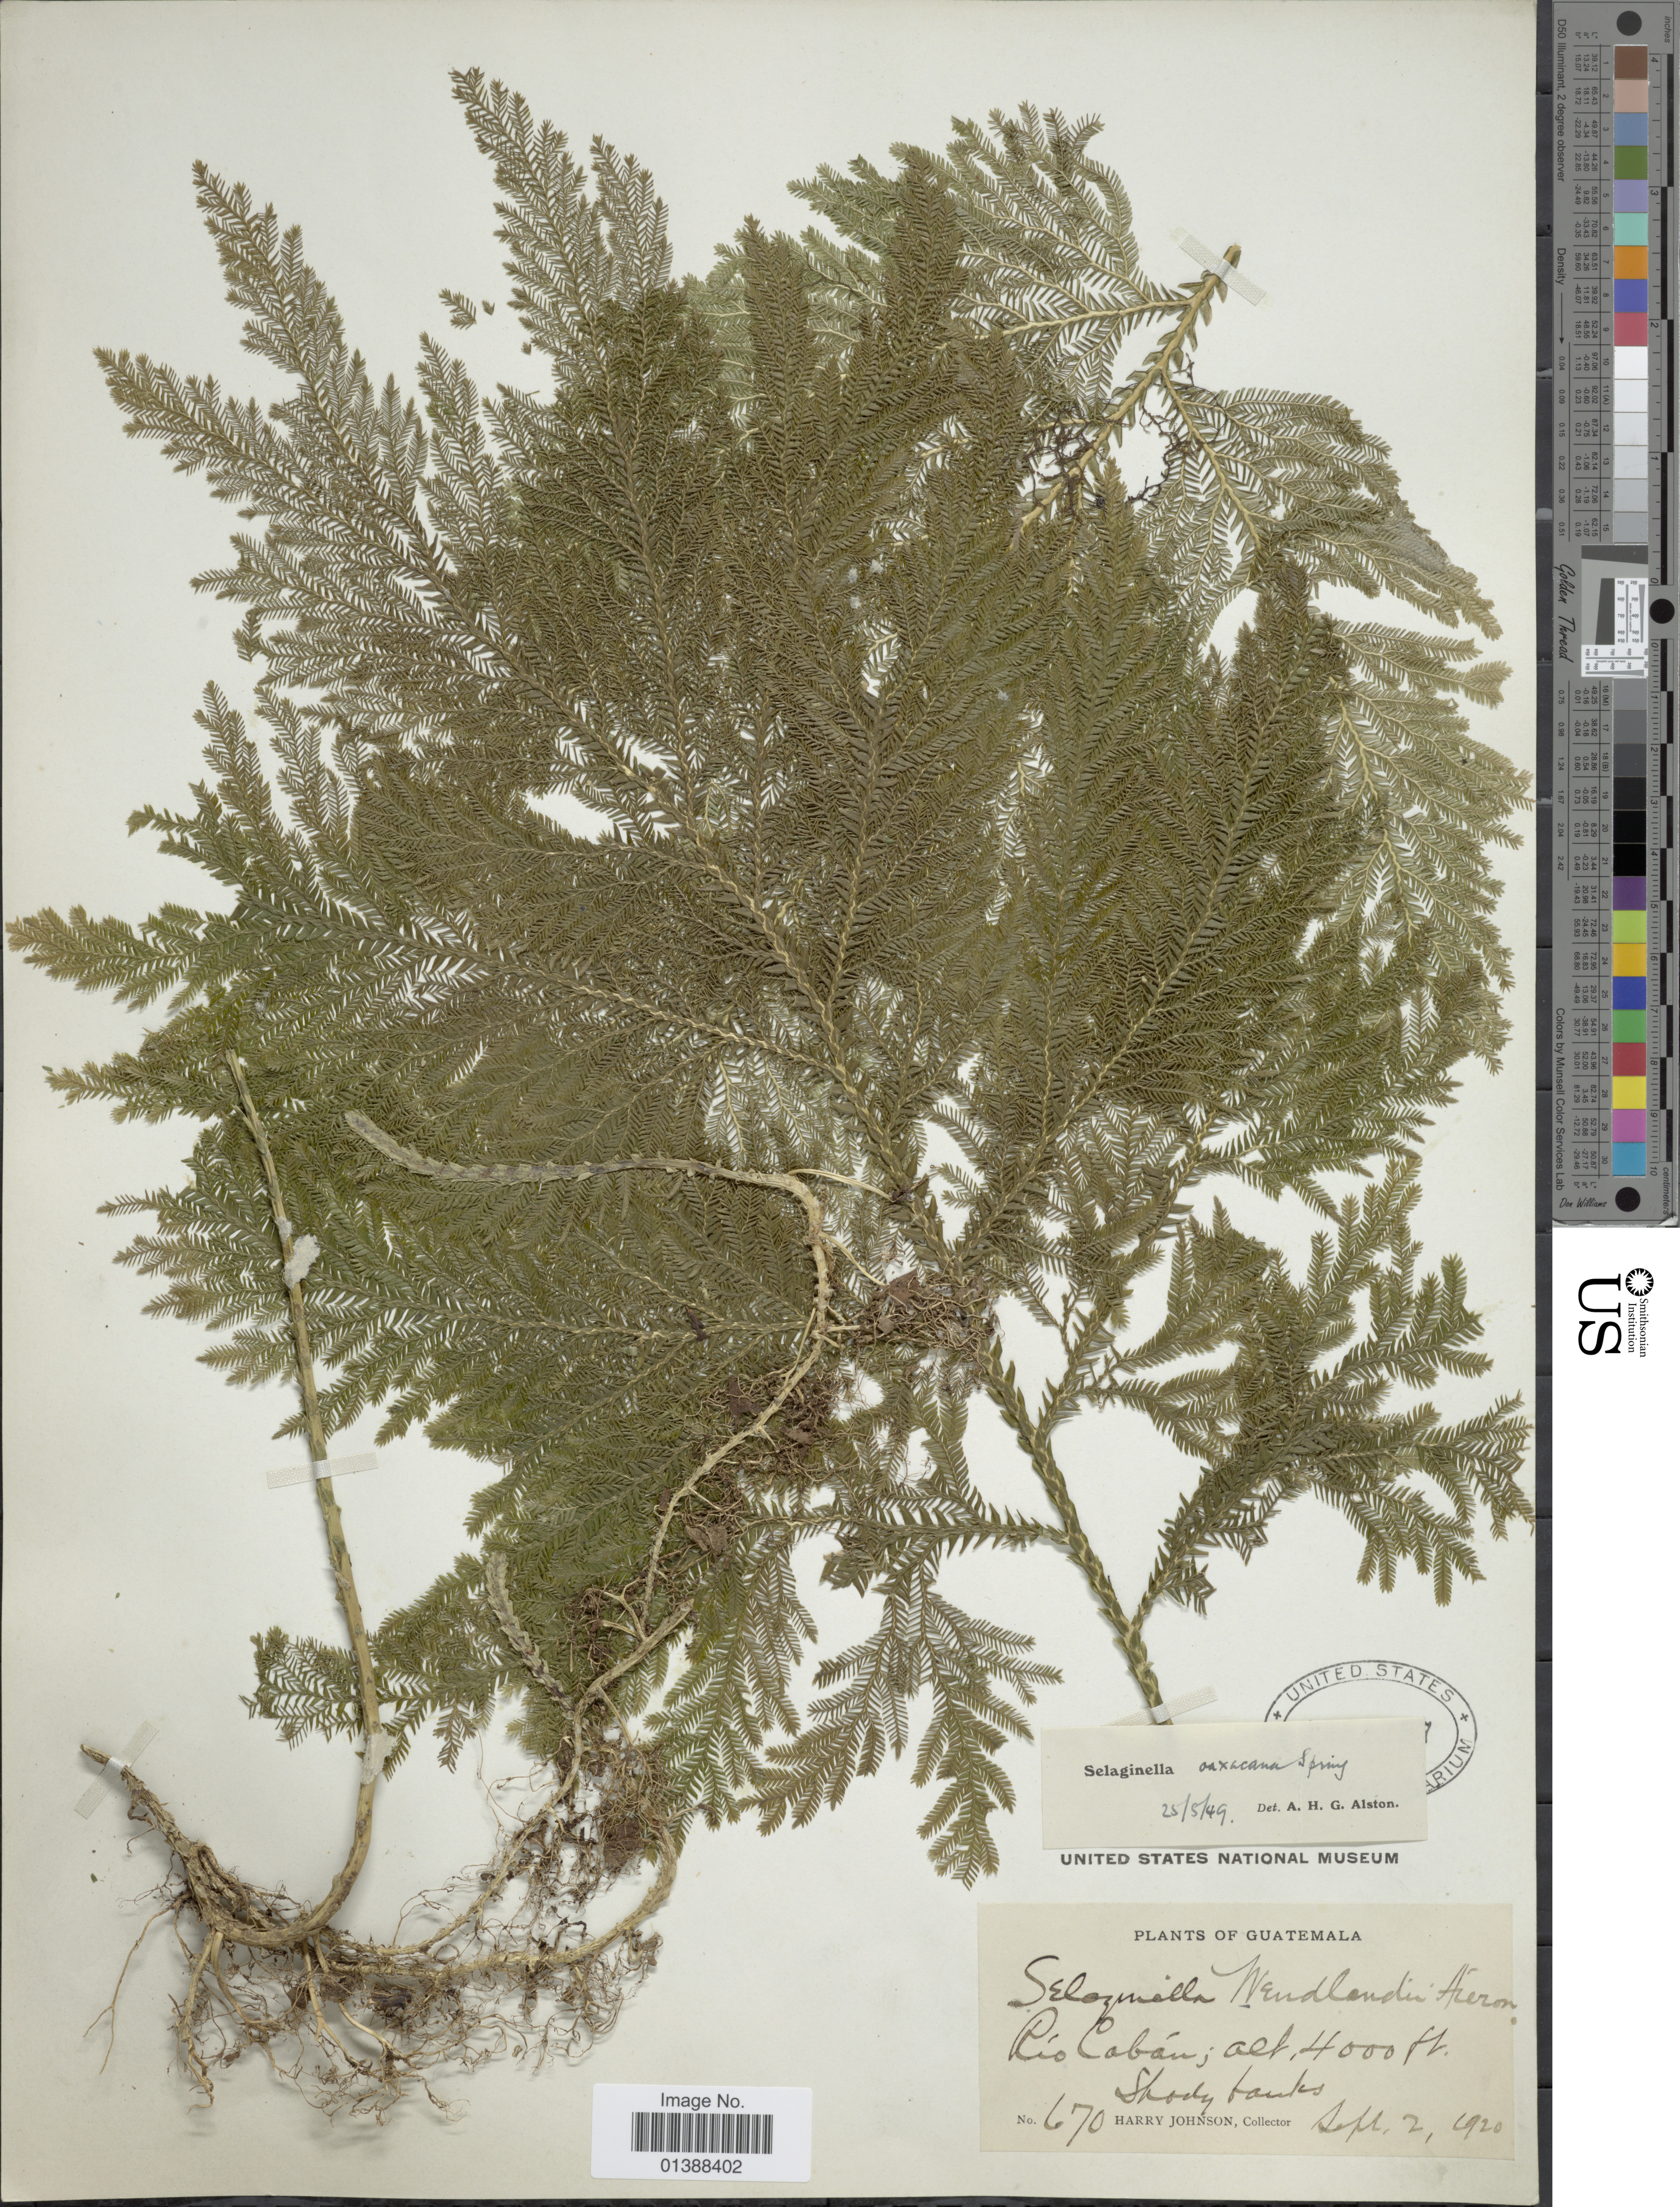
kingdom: Plantae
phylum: Tracheophyta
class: Lycopodiopsida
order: Selaginellales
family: Selaginellaceae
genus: Selaginella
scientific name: Selaginella oaxacana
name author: Spring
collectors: H. Johnson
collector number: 670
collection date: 1920-09-02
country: Guatemala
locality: Rio Cobán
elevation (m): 1219